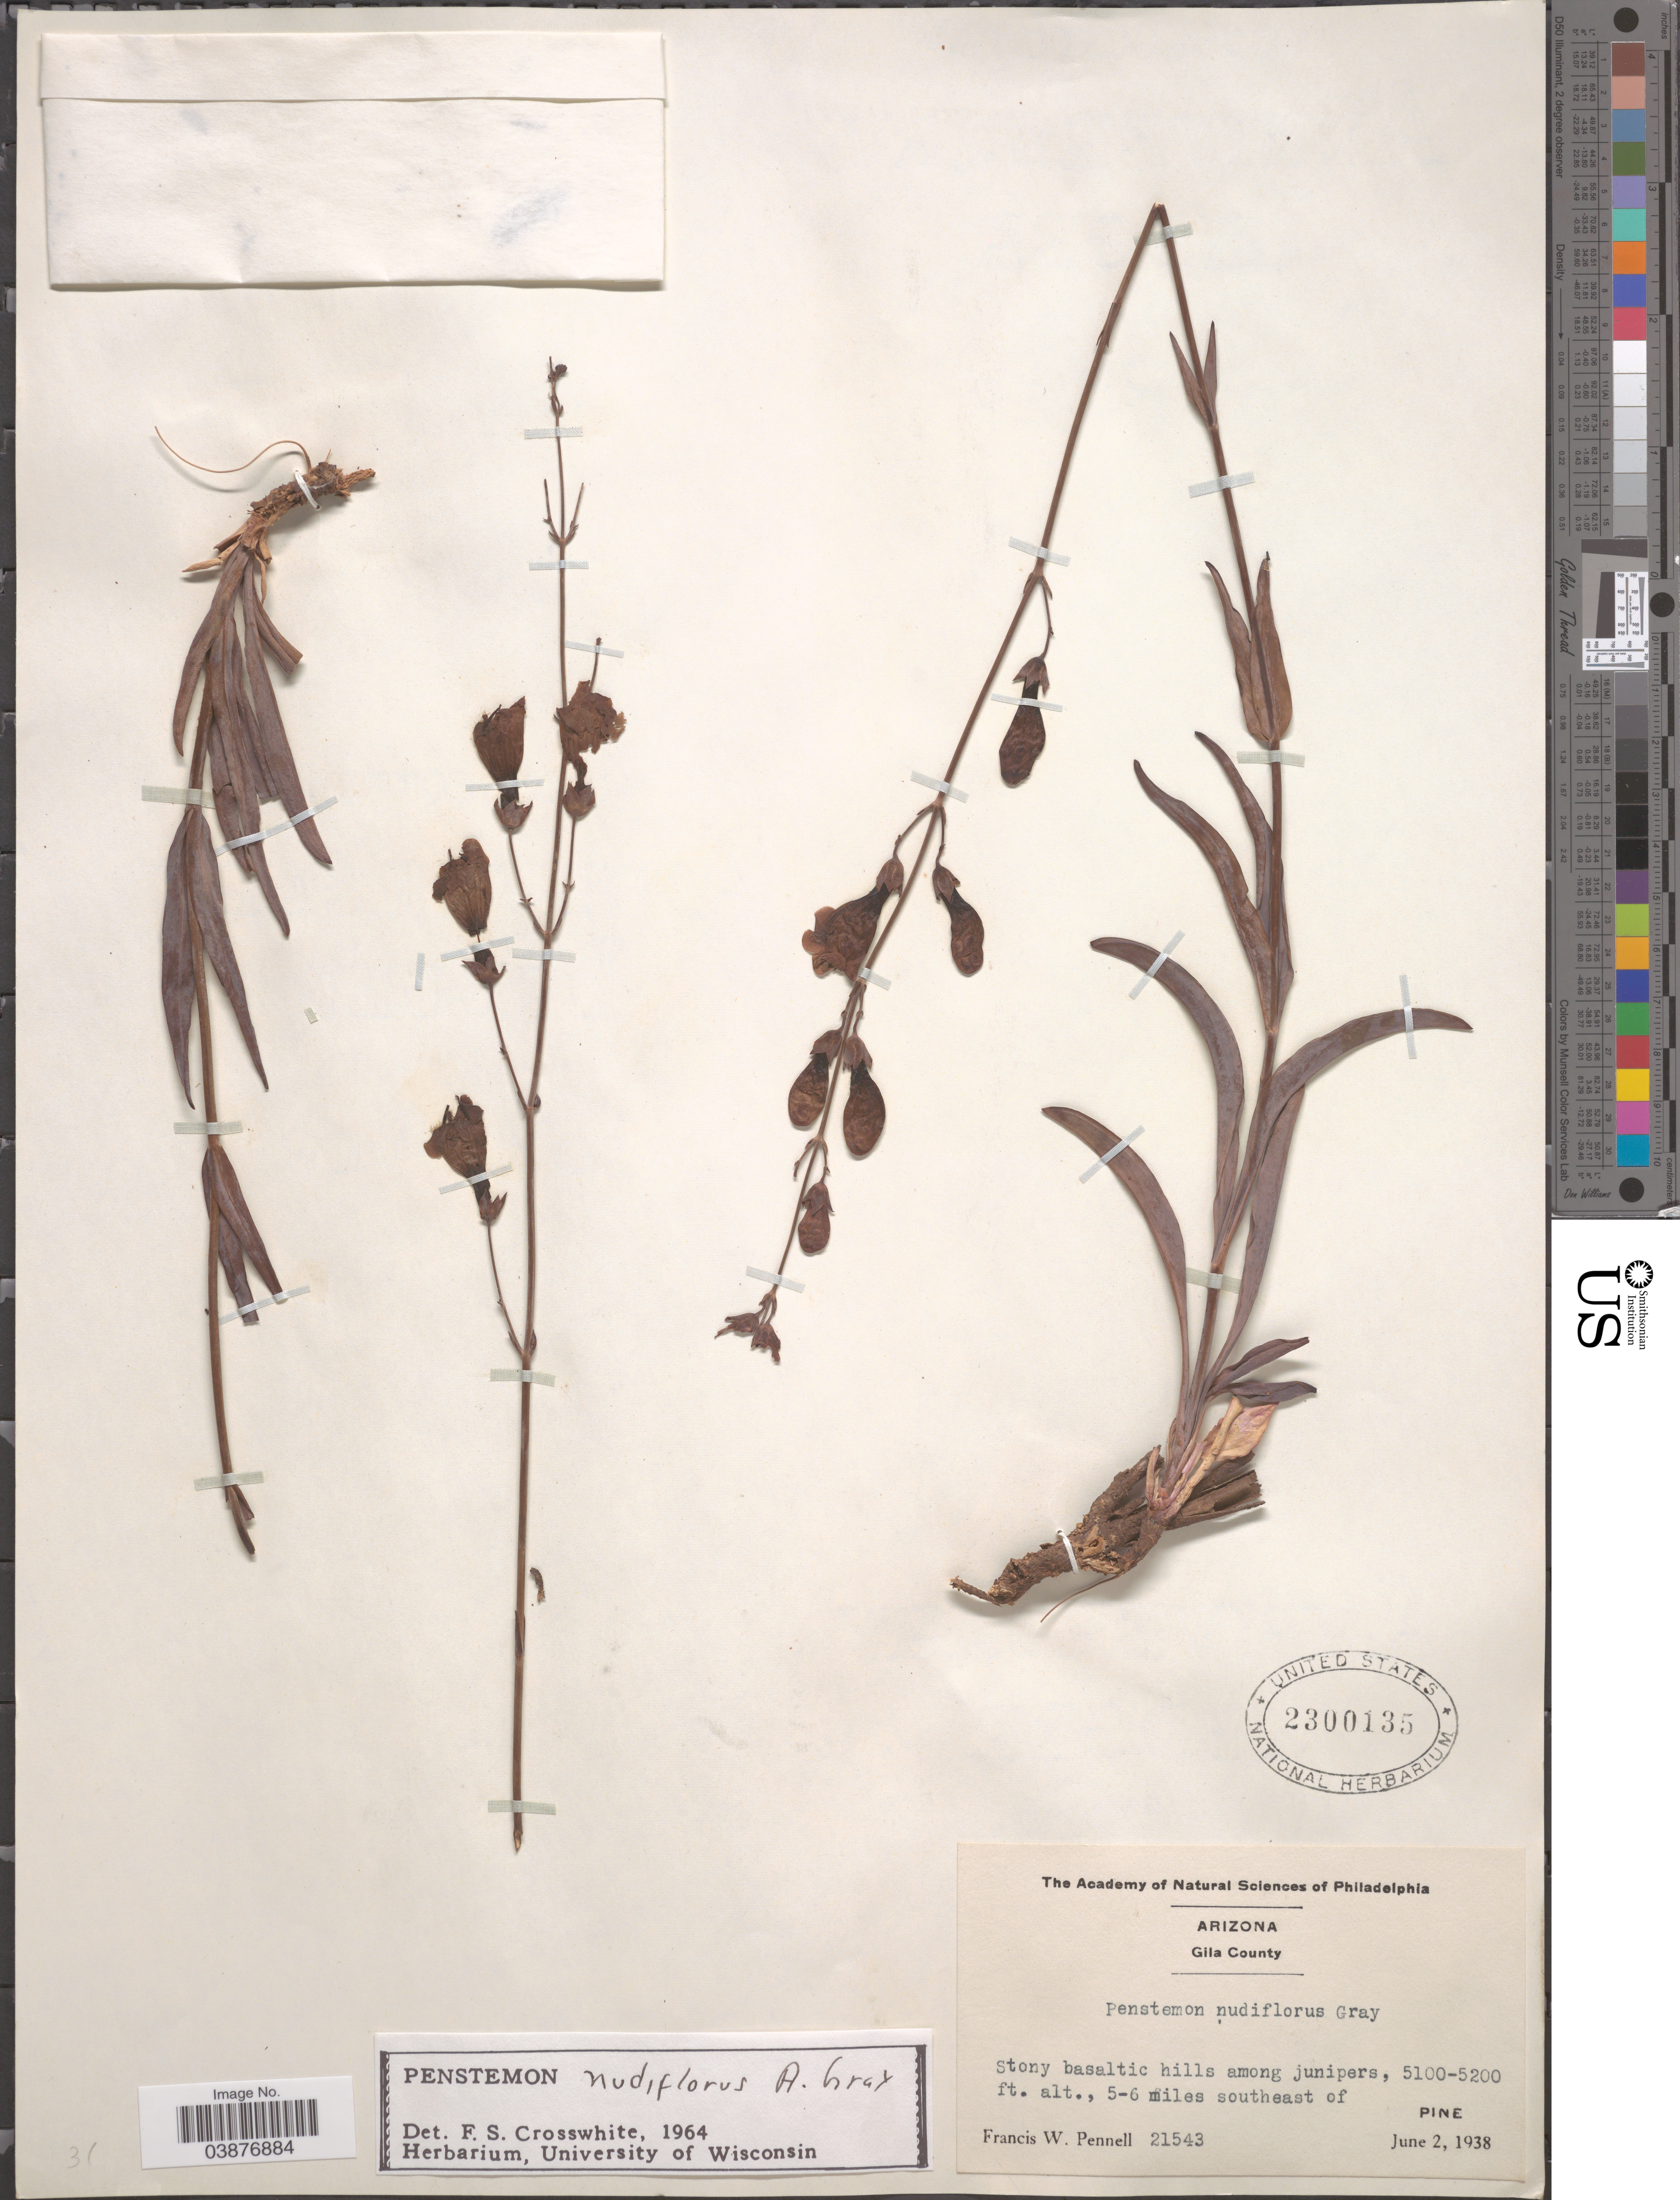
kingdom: Plantae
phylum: Tracheophyta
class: Magnoliopsida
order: Lamiales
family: Plantaginaceae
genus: Penstemon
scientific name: Penstemon nudiflorus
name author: A. Gray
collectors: F. W. Pennell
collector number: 21543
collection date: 1938-06-02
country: United States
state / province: Arizona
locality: Gila County. Stony basaltic hills among junipers, 5-6 miles southeast of Pine.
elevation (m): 1554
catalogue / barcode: US 2300135